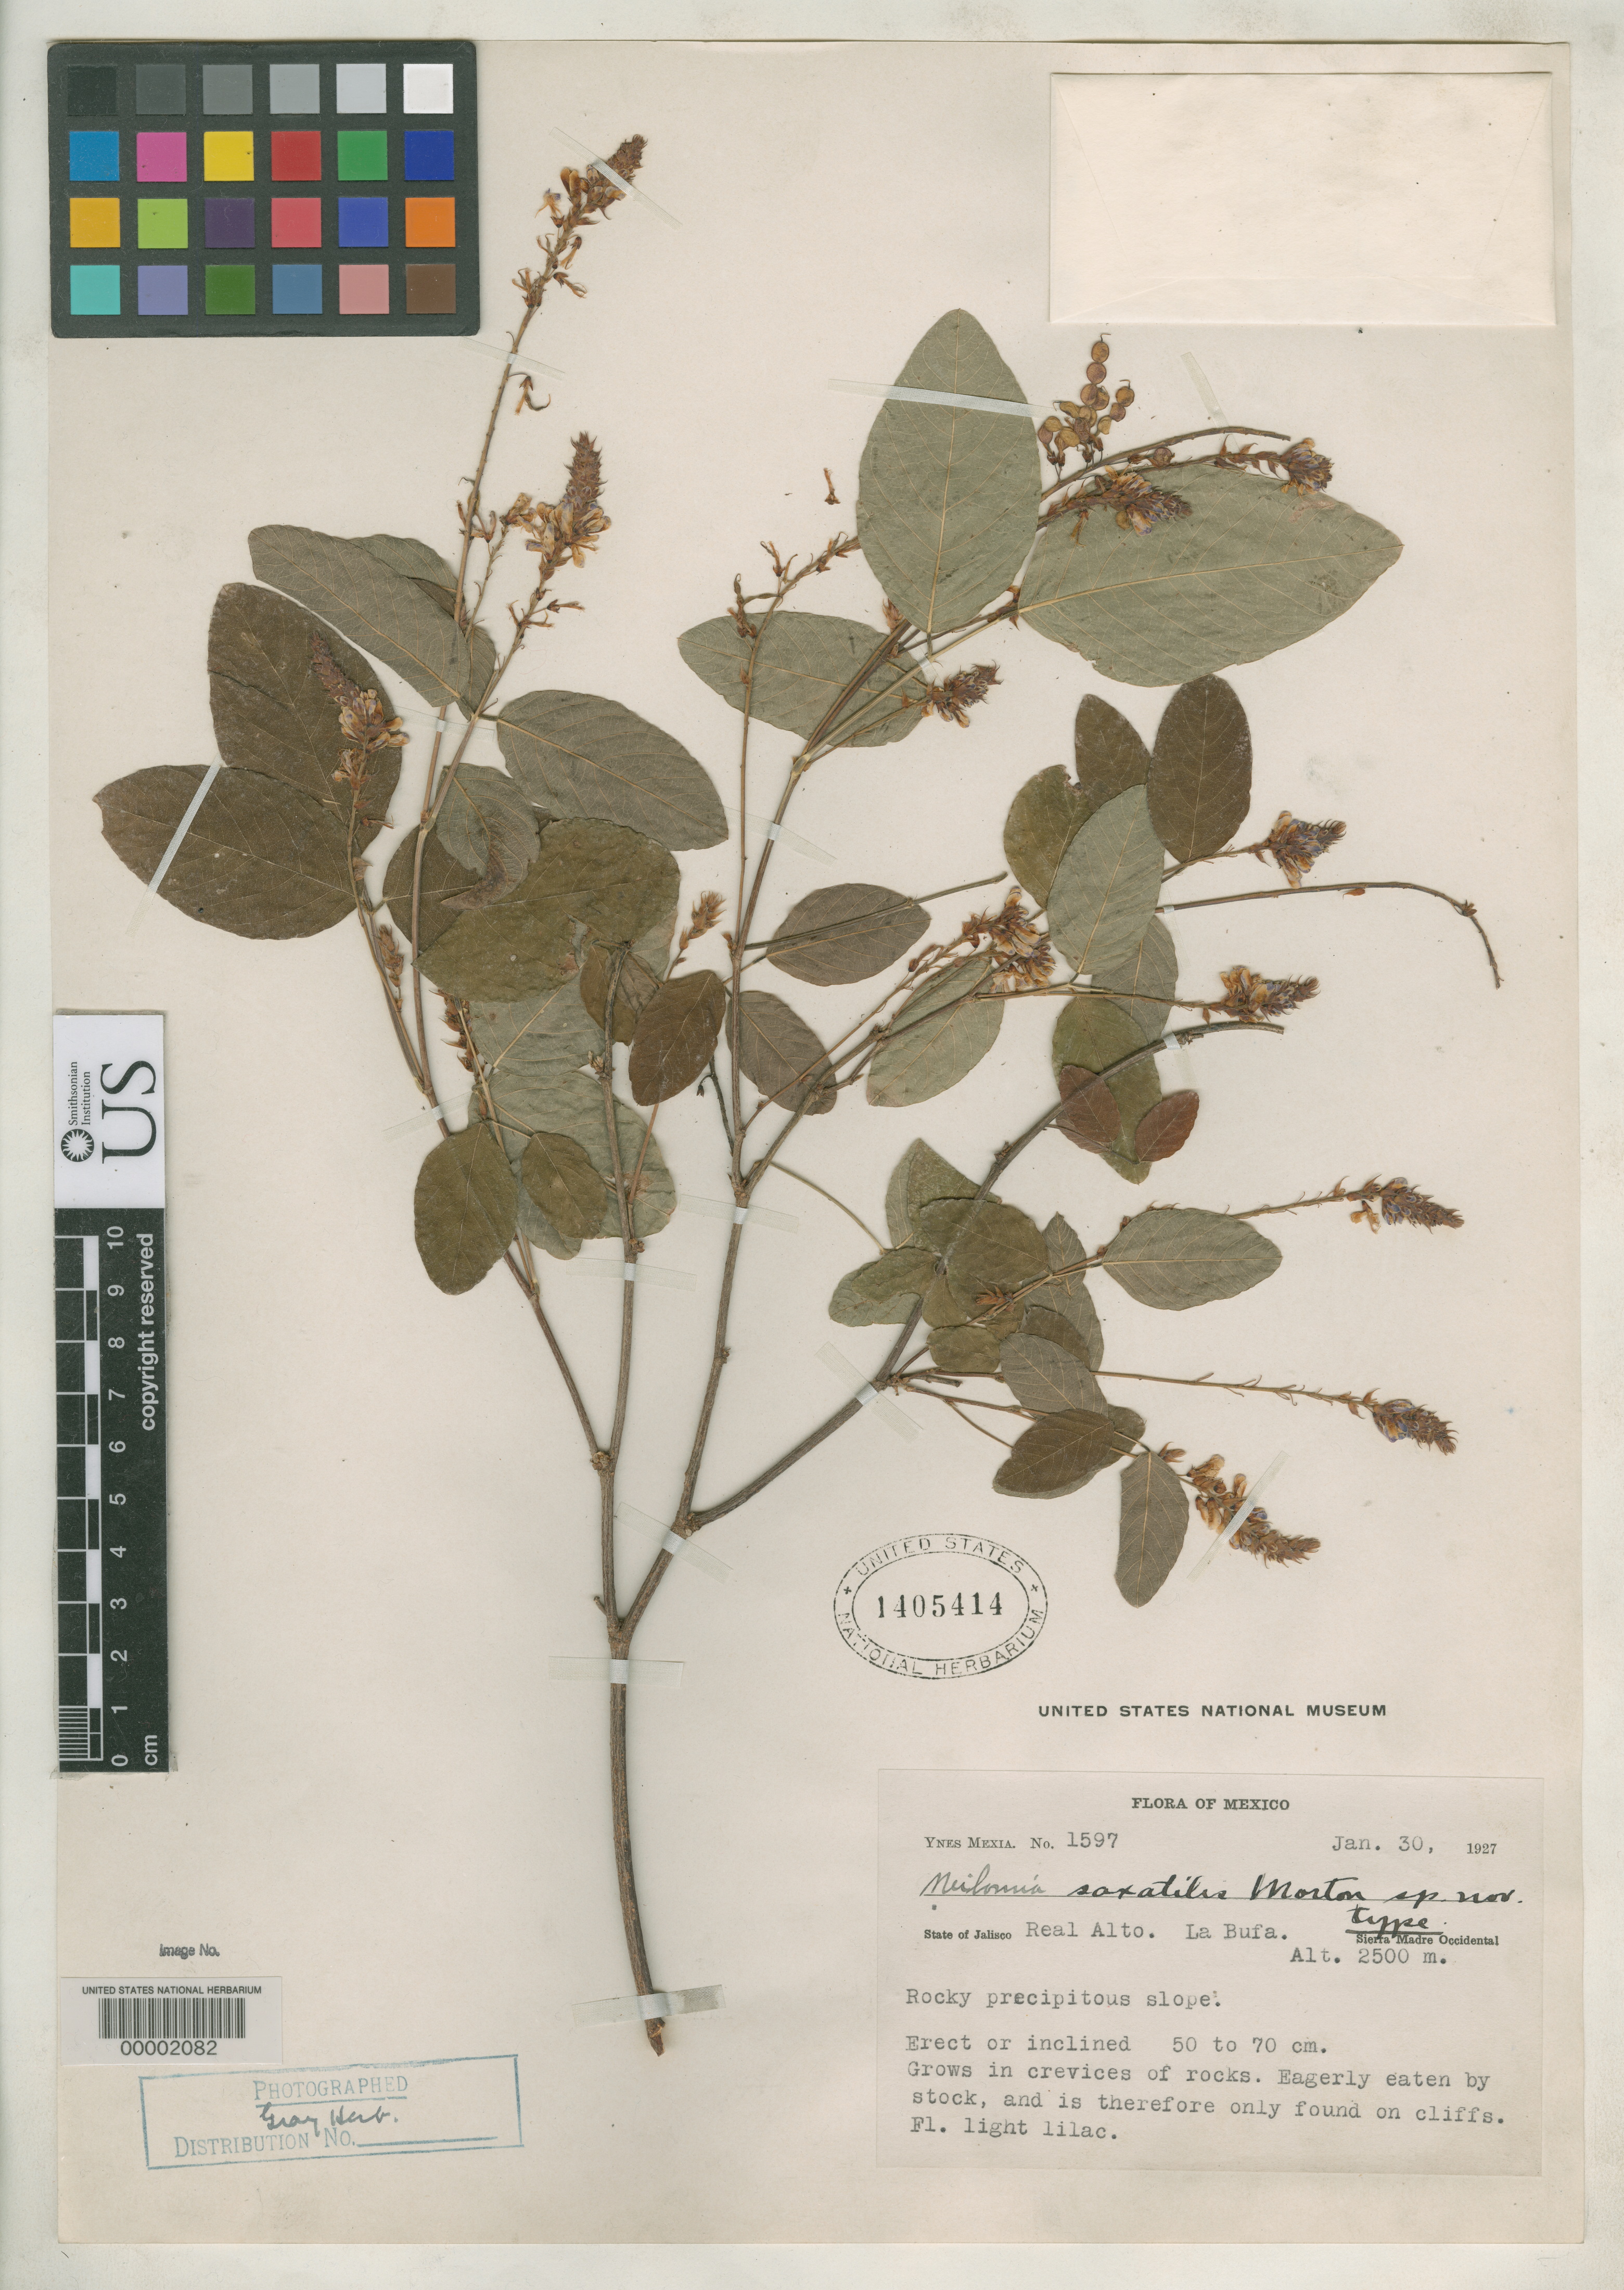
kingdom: Plantae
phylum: Tracheophyta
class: Magnoliopsida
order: Fabales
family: Fabaceae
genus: Meibomia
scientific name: Meibomia saxatilis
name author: C.V. Morton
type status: Holotype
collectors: Y. Mexia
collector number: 1597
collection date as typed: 30 Jan 1927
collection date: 1927-01-30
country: Mexico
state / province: Jalisco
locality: Real Alto, La Bufa.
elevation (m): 2500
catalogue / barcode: US 1405414